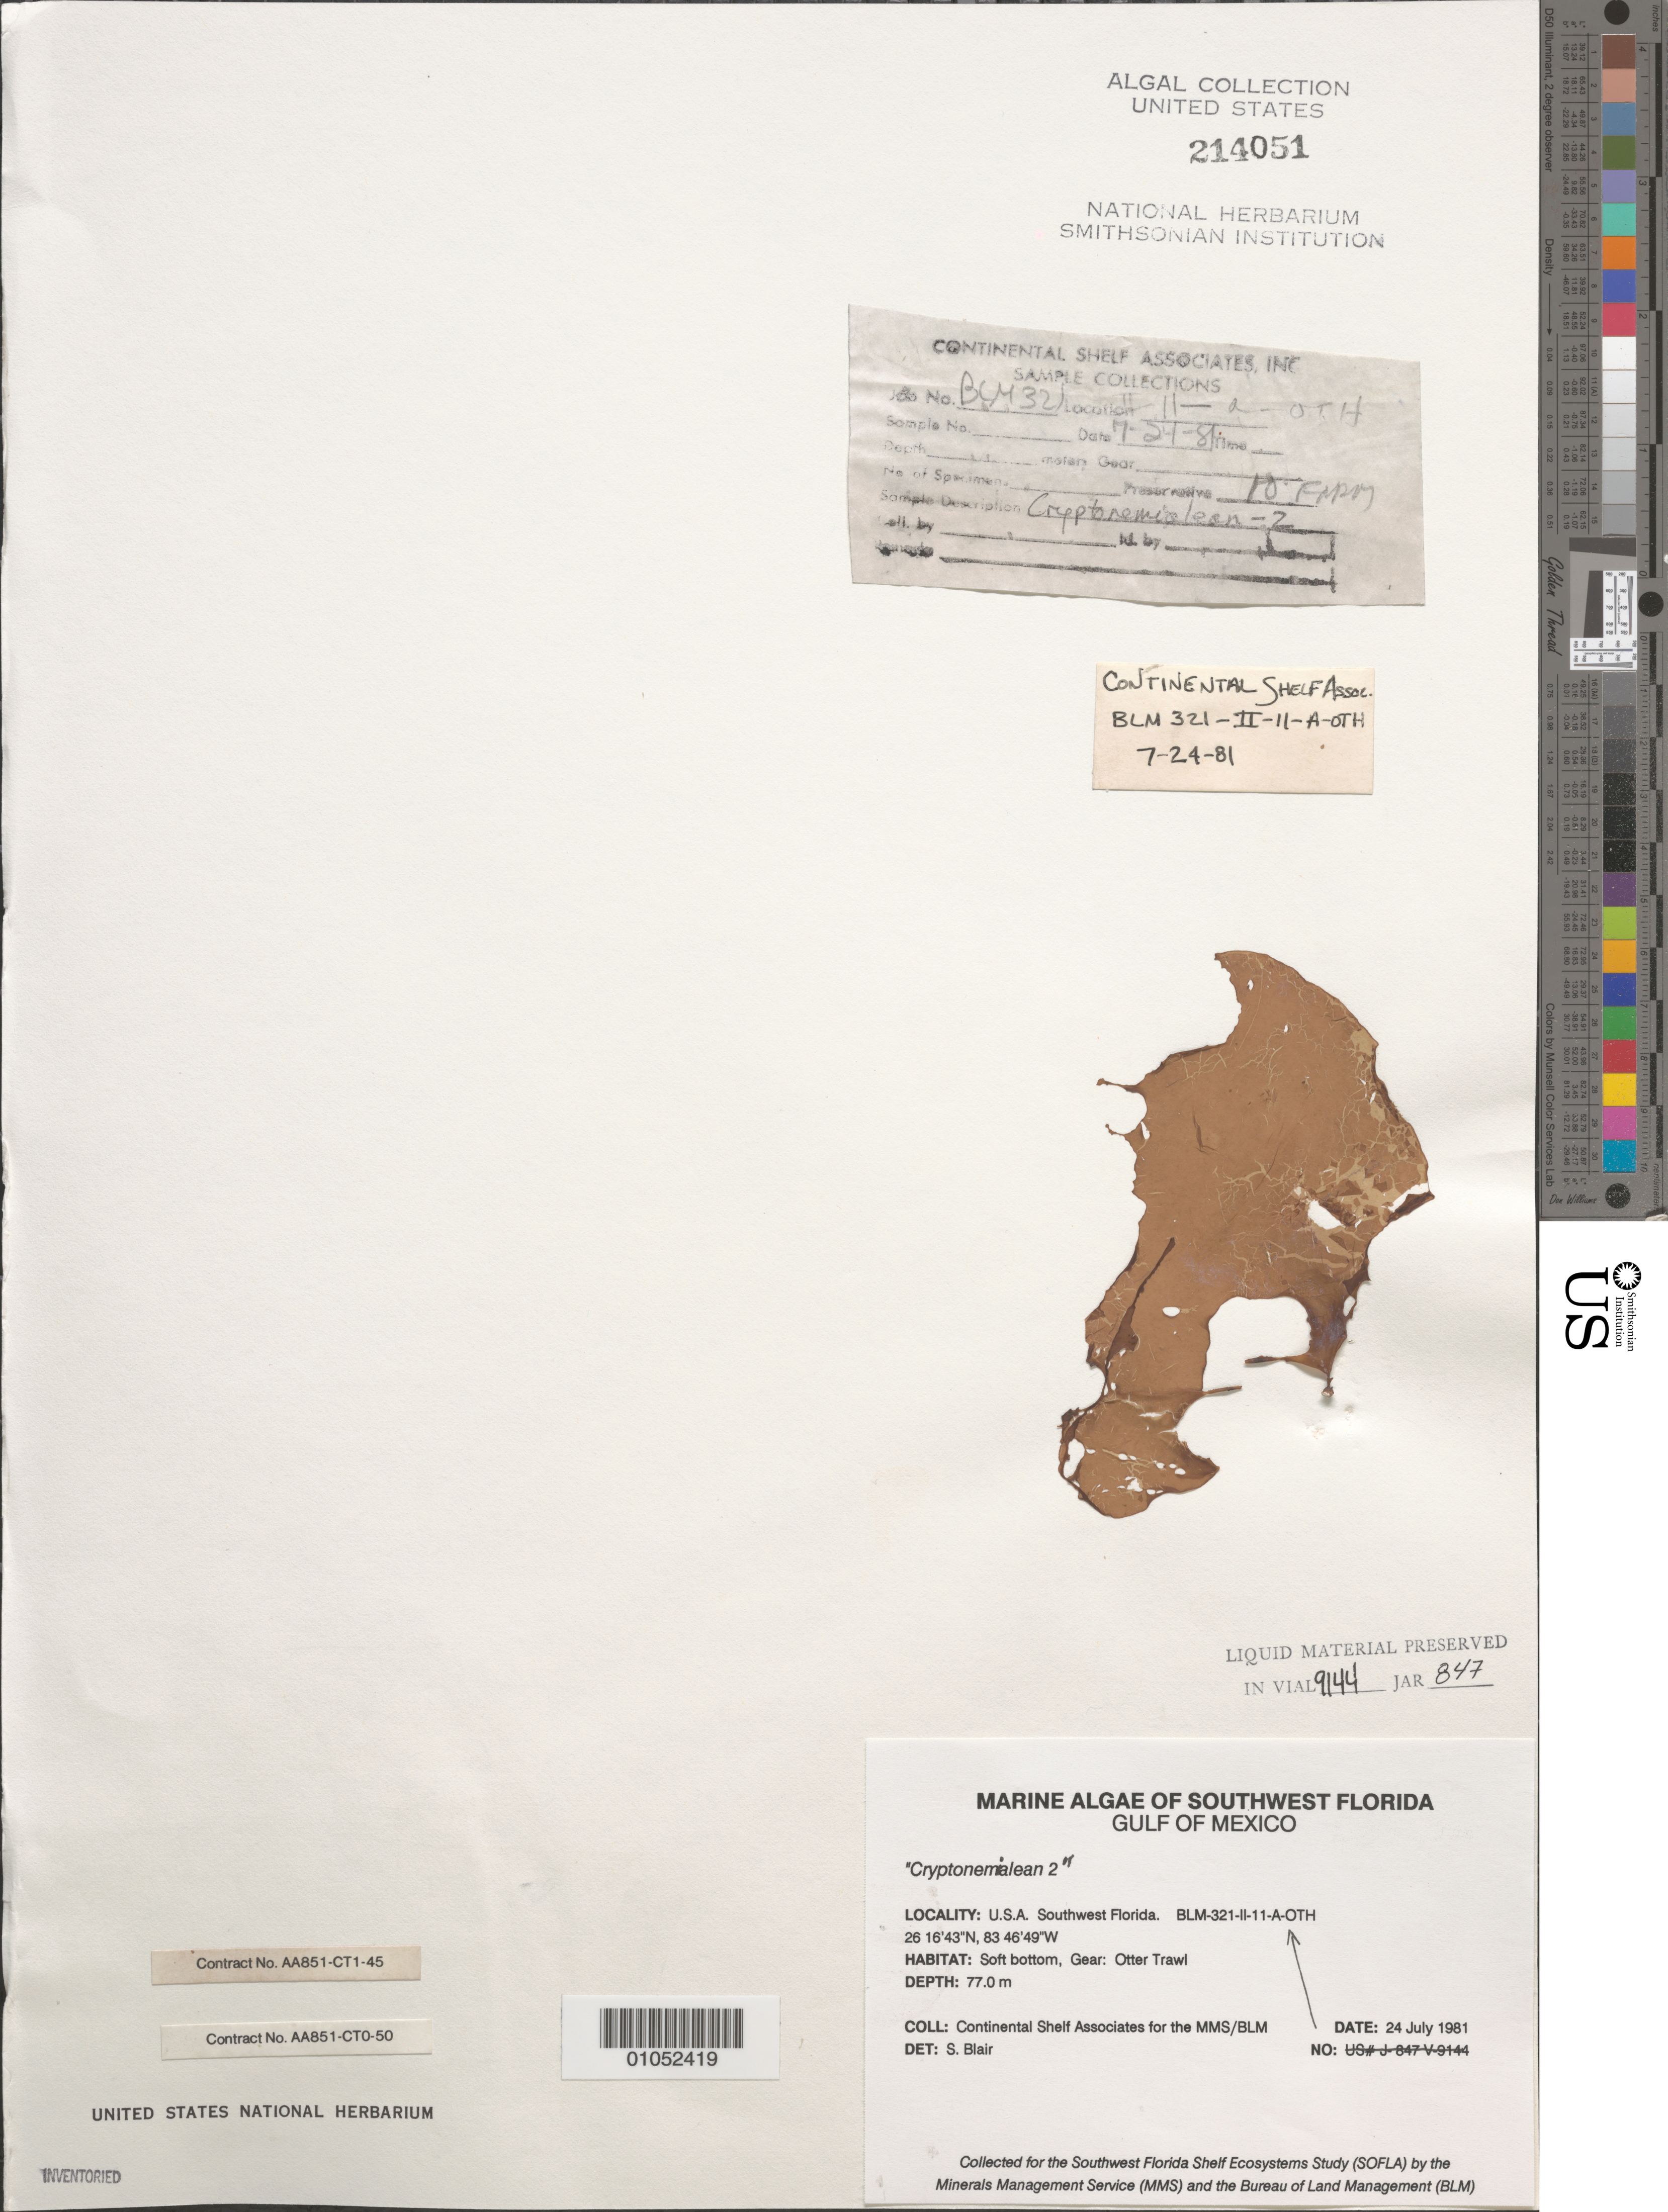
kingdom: Plantae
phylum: Rhodophyta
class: Florideophyceae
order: Cryptonemiales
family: Cryptonemiaceae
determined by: Blair, S. M.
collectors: Continental Shelf Associates for the MMS/BLM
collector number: BLM-321-II-11-A-OTH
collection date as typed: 24 Jul 1981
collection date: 1981-07-24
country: United States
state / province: Florida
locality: Gulf of Mexico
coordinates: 26 16'43"N, 83 46'49"W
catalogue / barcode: US 214051